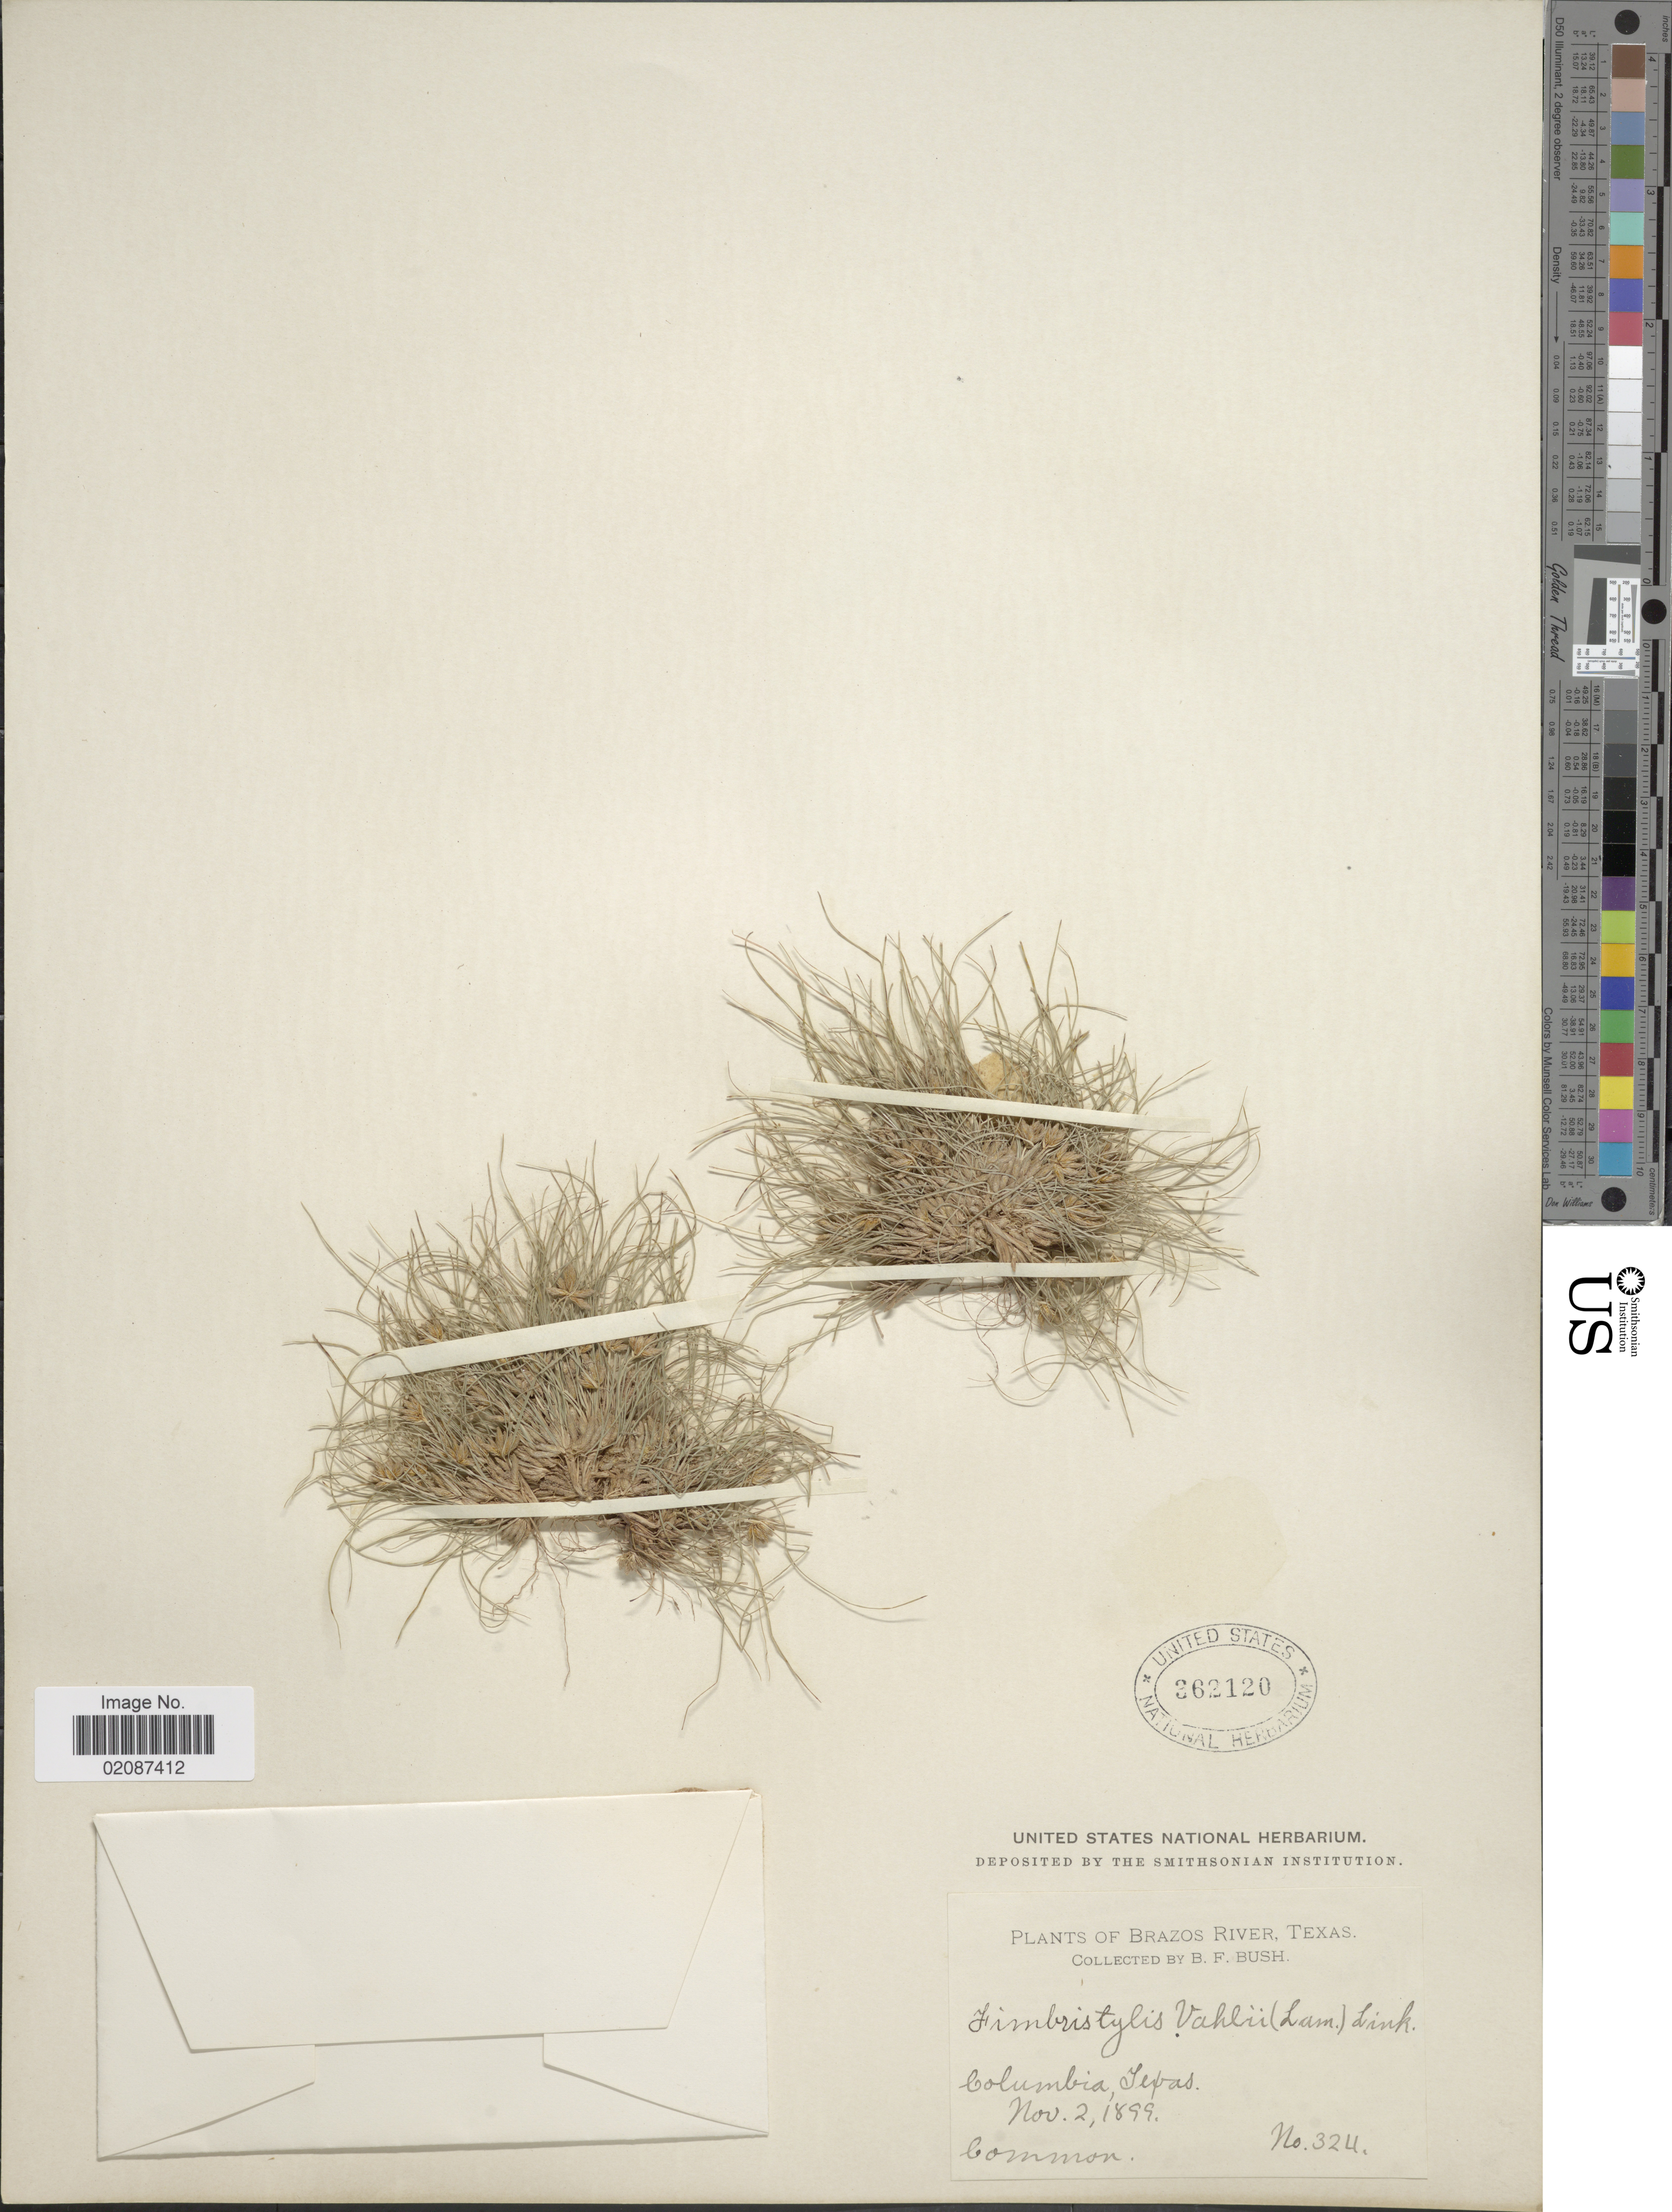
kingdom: Plantae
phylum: Tracheophyta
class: Liliopsida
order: Poales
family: Cyperaceae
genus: Fimbristylis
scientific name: Fimbristylis vahlii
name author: (Lam.) Link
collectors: B. F. Bush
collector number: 324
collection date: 1899-11-02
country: United States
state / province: Texas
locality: Brazos River, Texas, Columbia, Texas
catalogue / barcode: US 362120